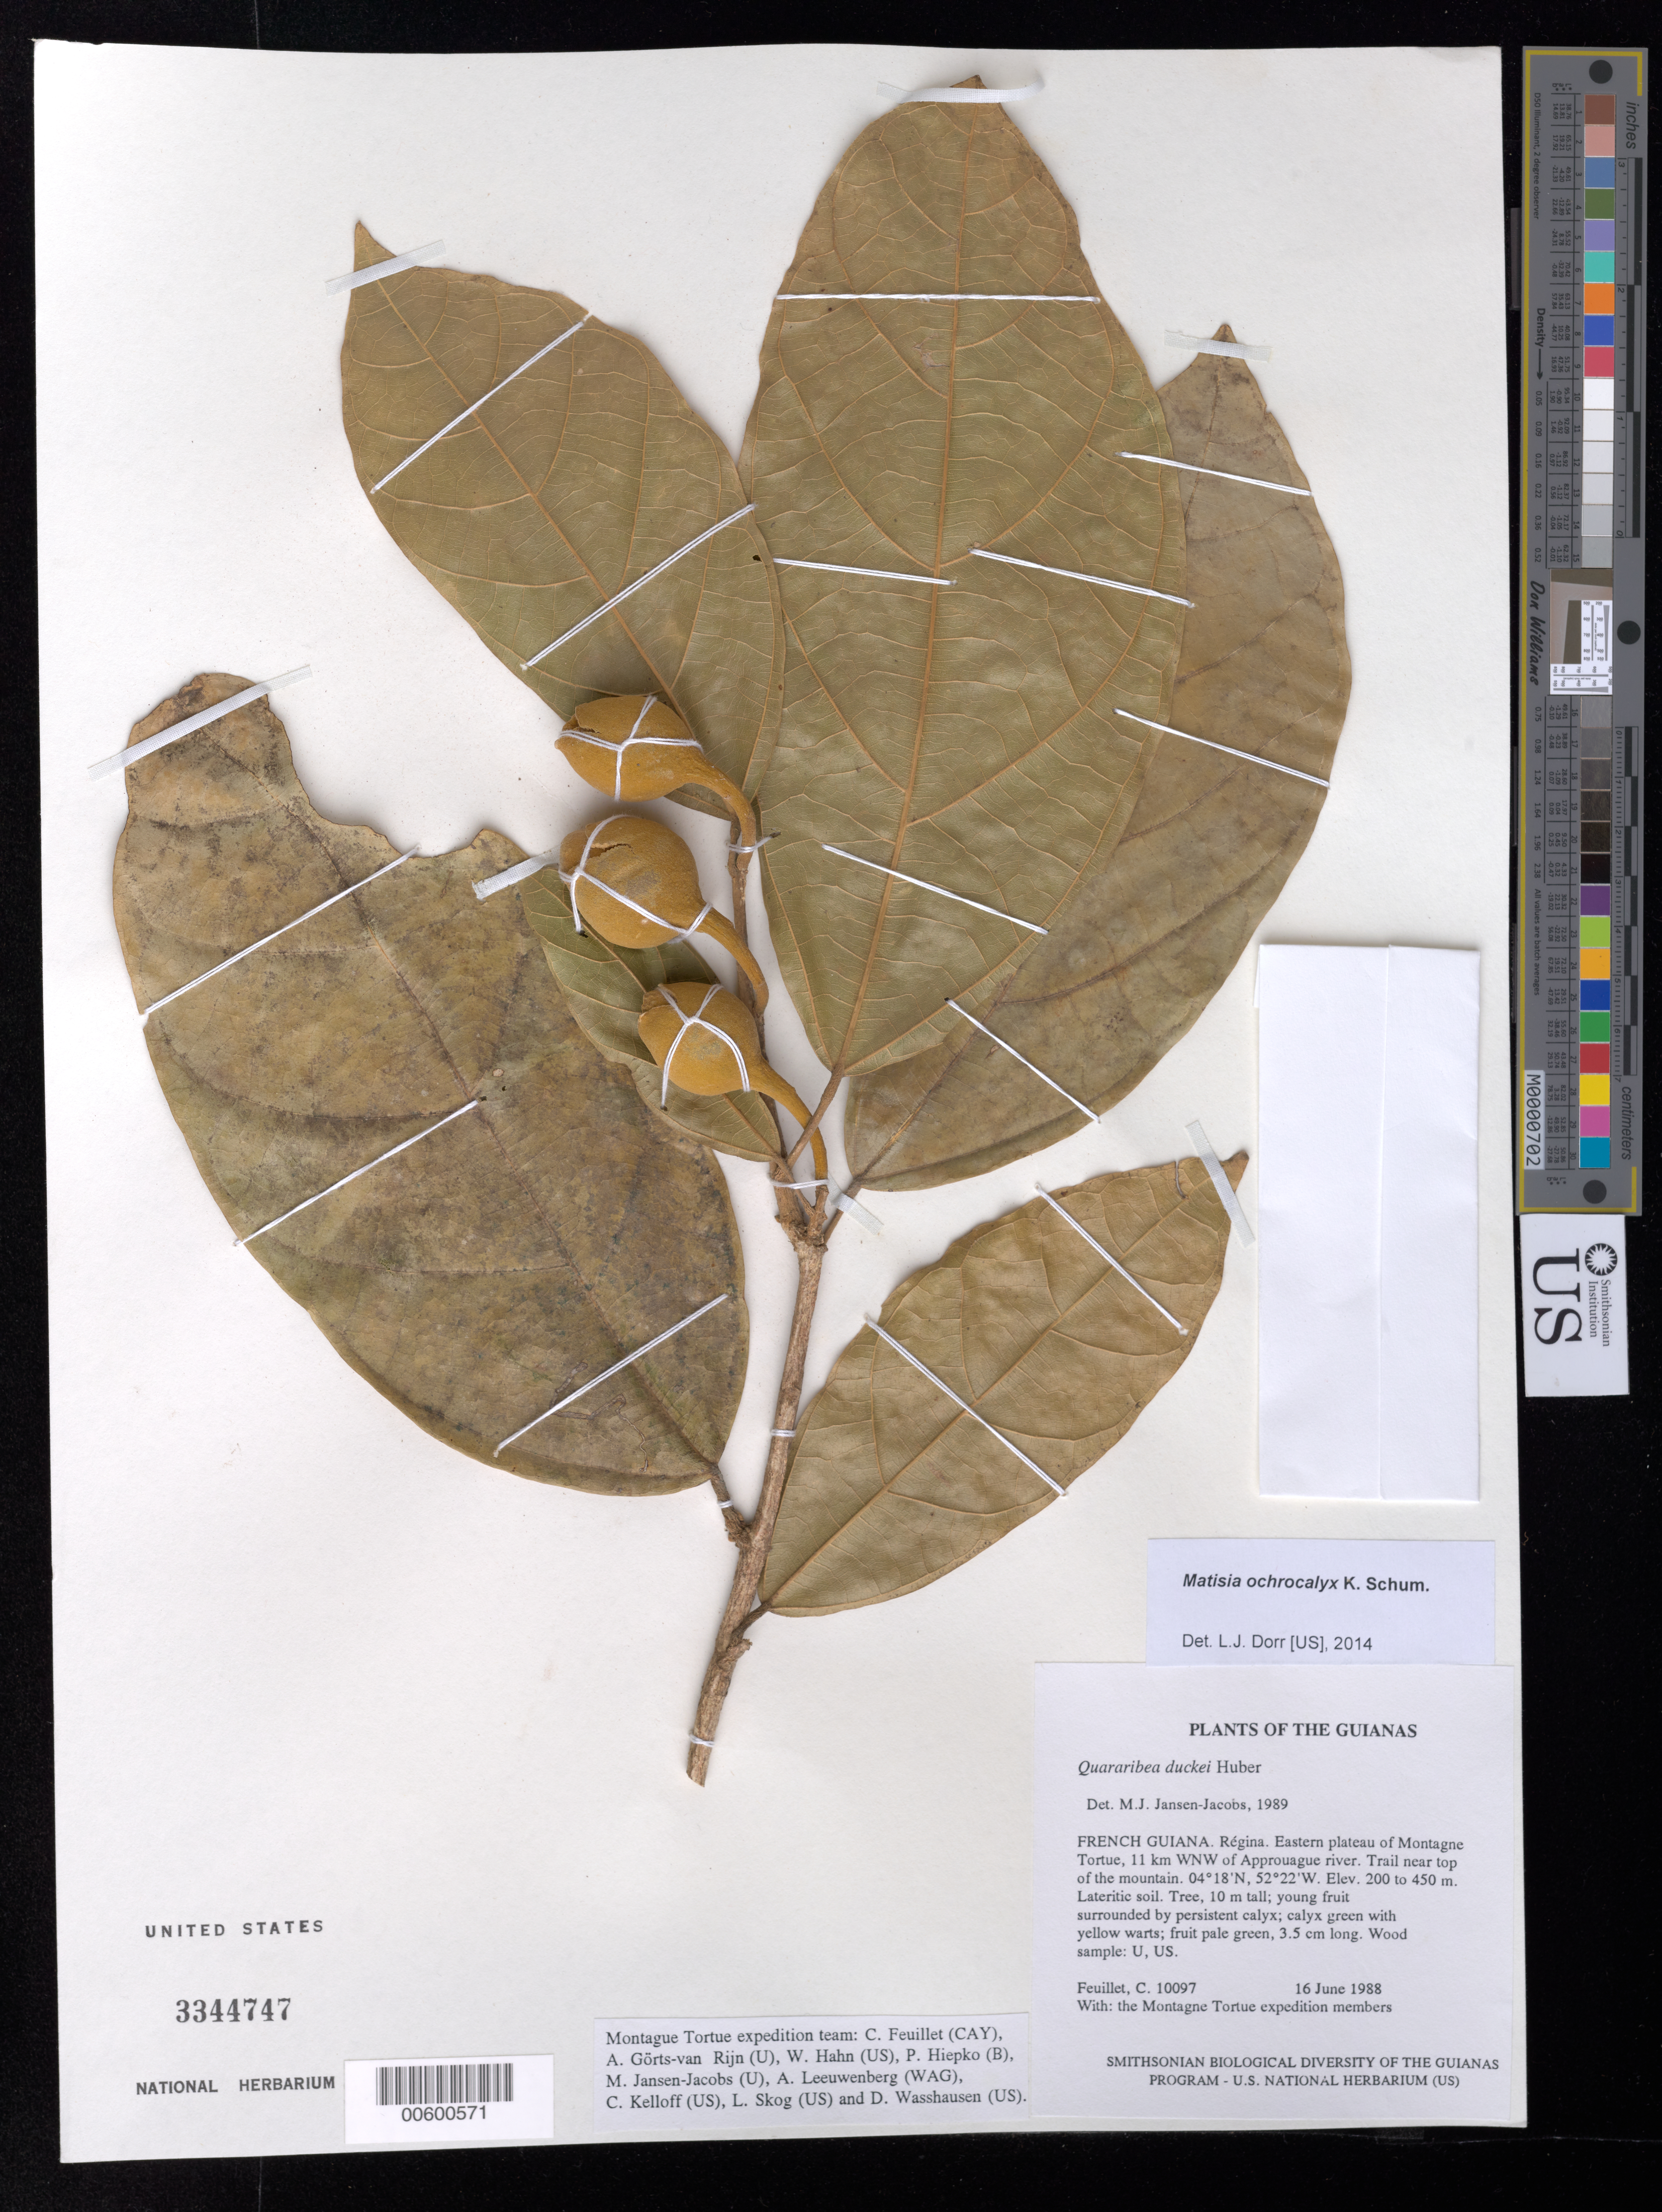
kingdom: Plantae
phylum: Tracheophyta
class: Magnoliopsida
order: Malvales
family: Malvaceae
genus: Matisia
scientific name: Matisia ochrocalyx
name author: K. Schum.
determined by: Dorr, L. J., (BOT), Smithsonian Institution - National Museum of Natural History (UNITED STATES)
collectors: C. Feuillet & Montagne Torte Exped. members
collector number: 10097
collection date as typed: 16 June 1988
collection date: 1988-06-16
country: French Guiana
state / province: Cayenne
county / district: Regina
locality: Eastern plateau of Montagne Tortue, 11 km WNW of Approuague river. Trail near top of the mountain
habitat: Lateritic soil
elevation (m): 200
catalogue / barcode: US 3344747